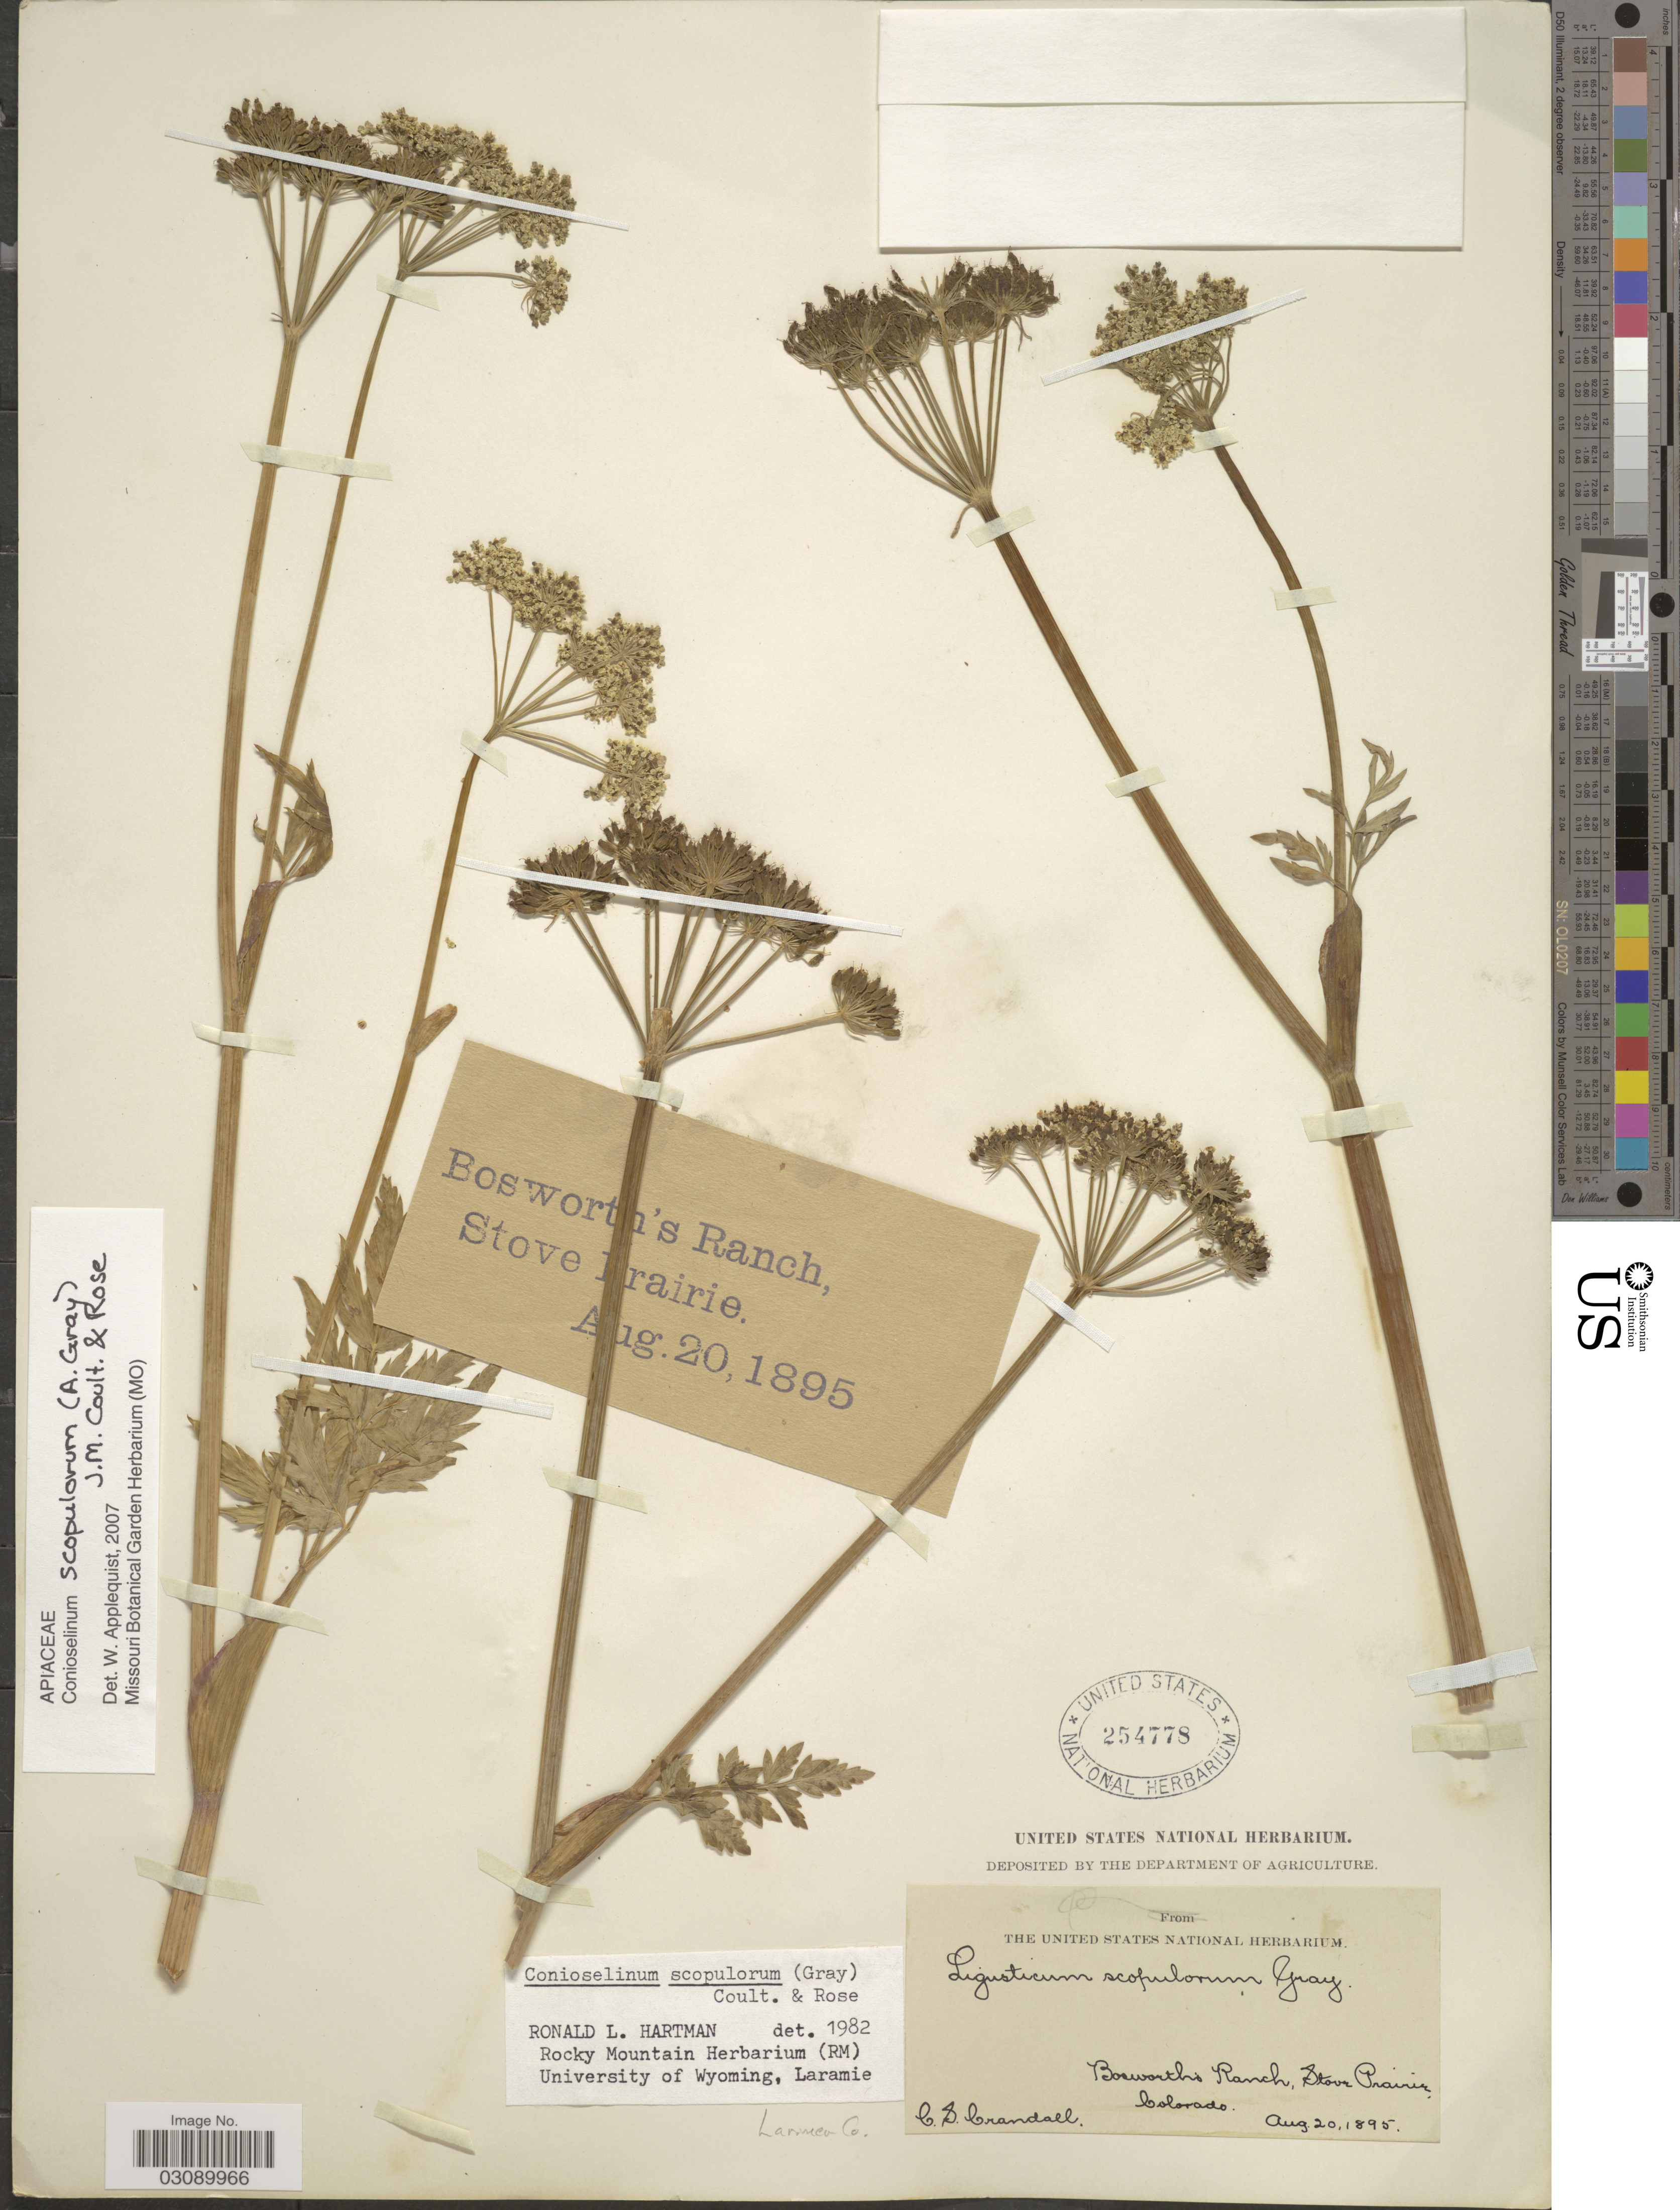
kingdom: Plantae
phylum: Tracheophyta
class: Magnoliopsida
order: Apiales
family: Apiaceae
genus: Conioselinum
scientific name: Conioselinum scopulorum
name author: (A. Gray) J.M. Coult. & Rose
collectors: C. Crandall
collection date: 1895-08-20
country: United States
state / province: Colorado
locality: Bosworth's Ranch, Stove Prairie. Larimer Co.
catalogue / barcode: US 254778